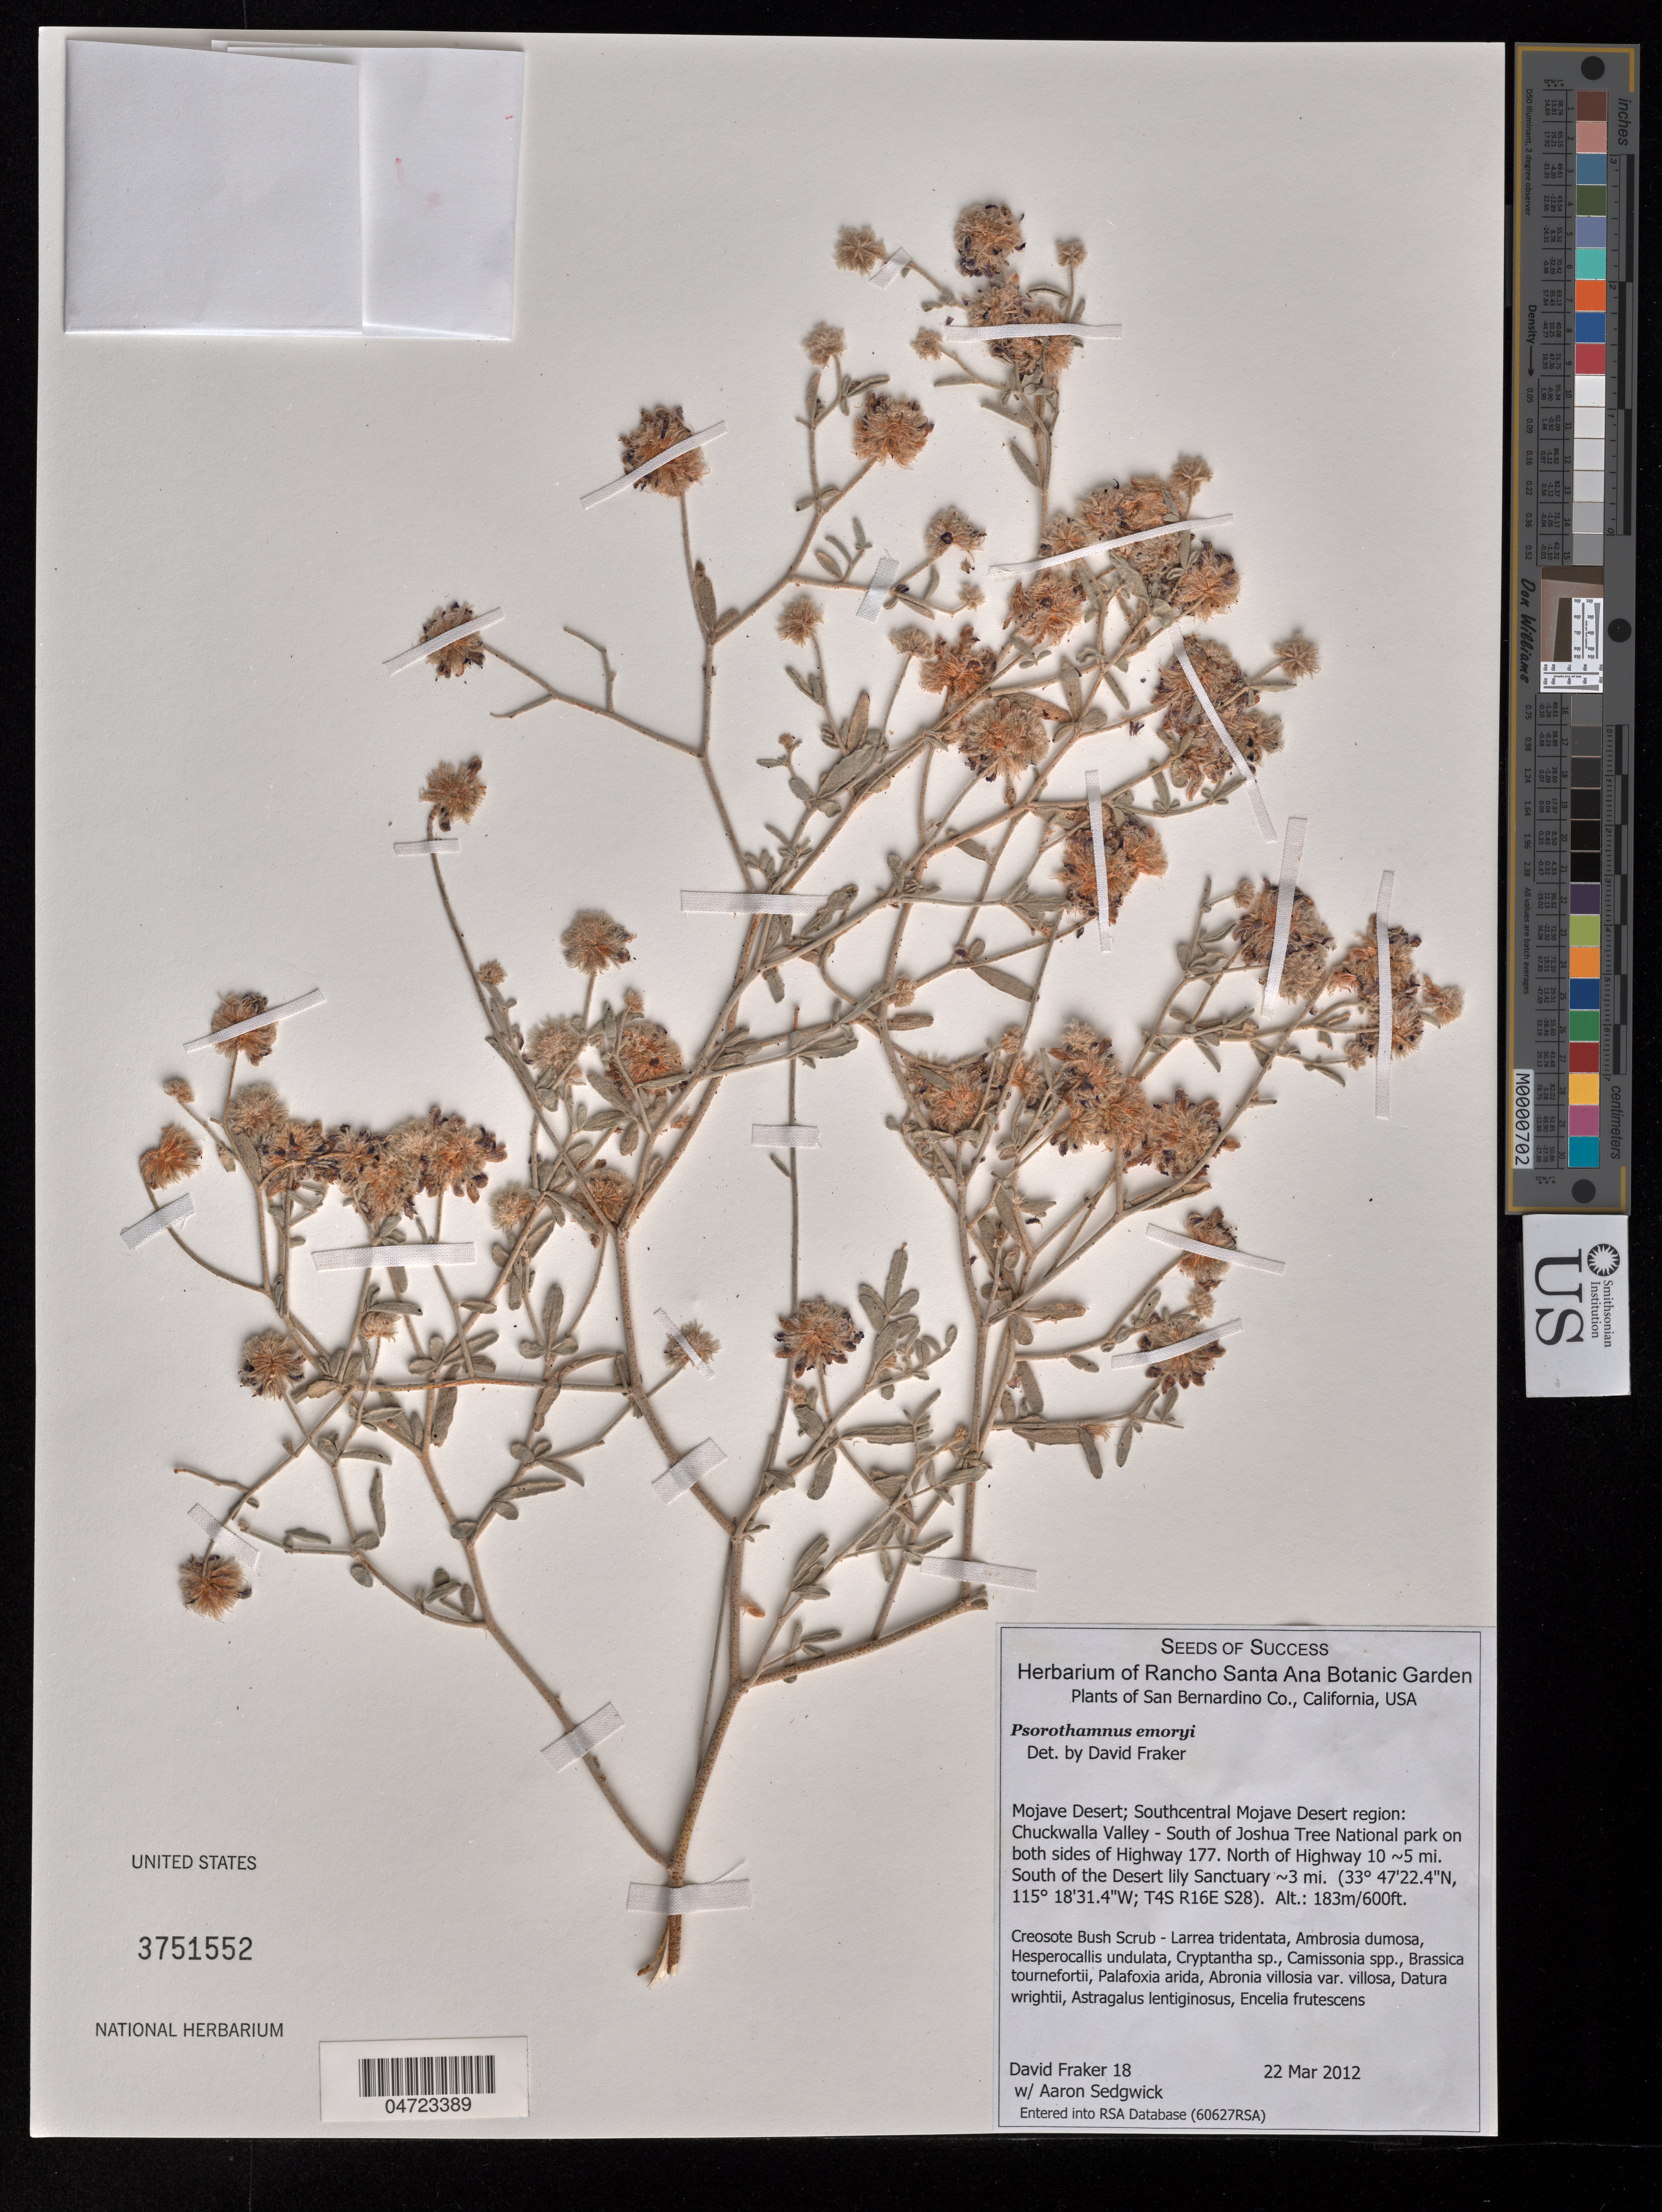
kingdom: Plantae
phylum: Tracheophyta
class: Magnoliopsida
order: Fabales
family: Fabaceae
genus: Psorothamnus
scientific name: Psorothamnus emoryi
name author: (A. Gray) Rydb.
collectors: D. Fraker & A. Sedgwick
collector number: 18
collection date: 2012-03-22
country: United States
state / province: California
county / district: San Bernardino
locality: San Bernardino Co. Mojave Desert; Southcentral Mojave Desert region: Chuckwalla Valley - South of Joshua Tree National park on both sides of Highway 177. North of Highway 10 ~5 mi. South of the Desert lily Sanctuary ~3 mi. (T4S R16E S28).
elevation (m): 183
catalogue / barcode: US 3751552